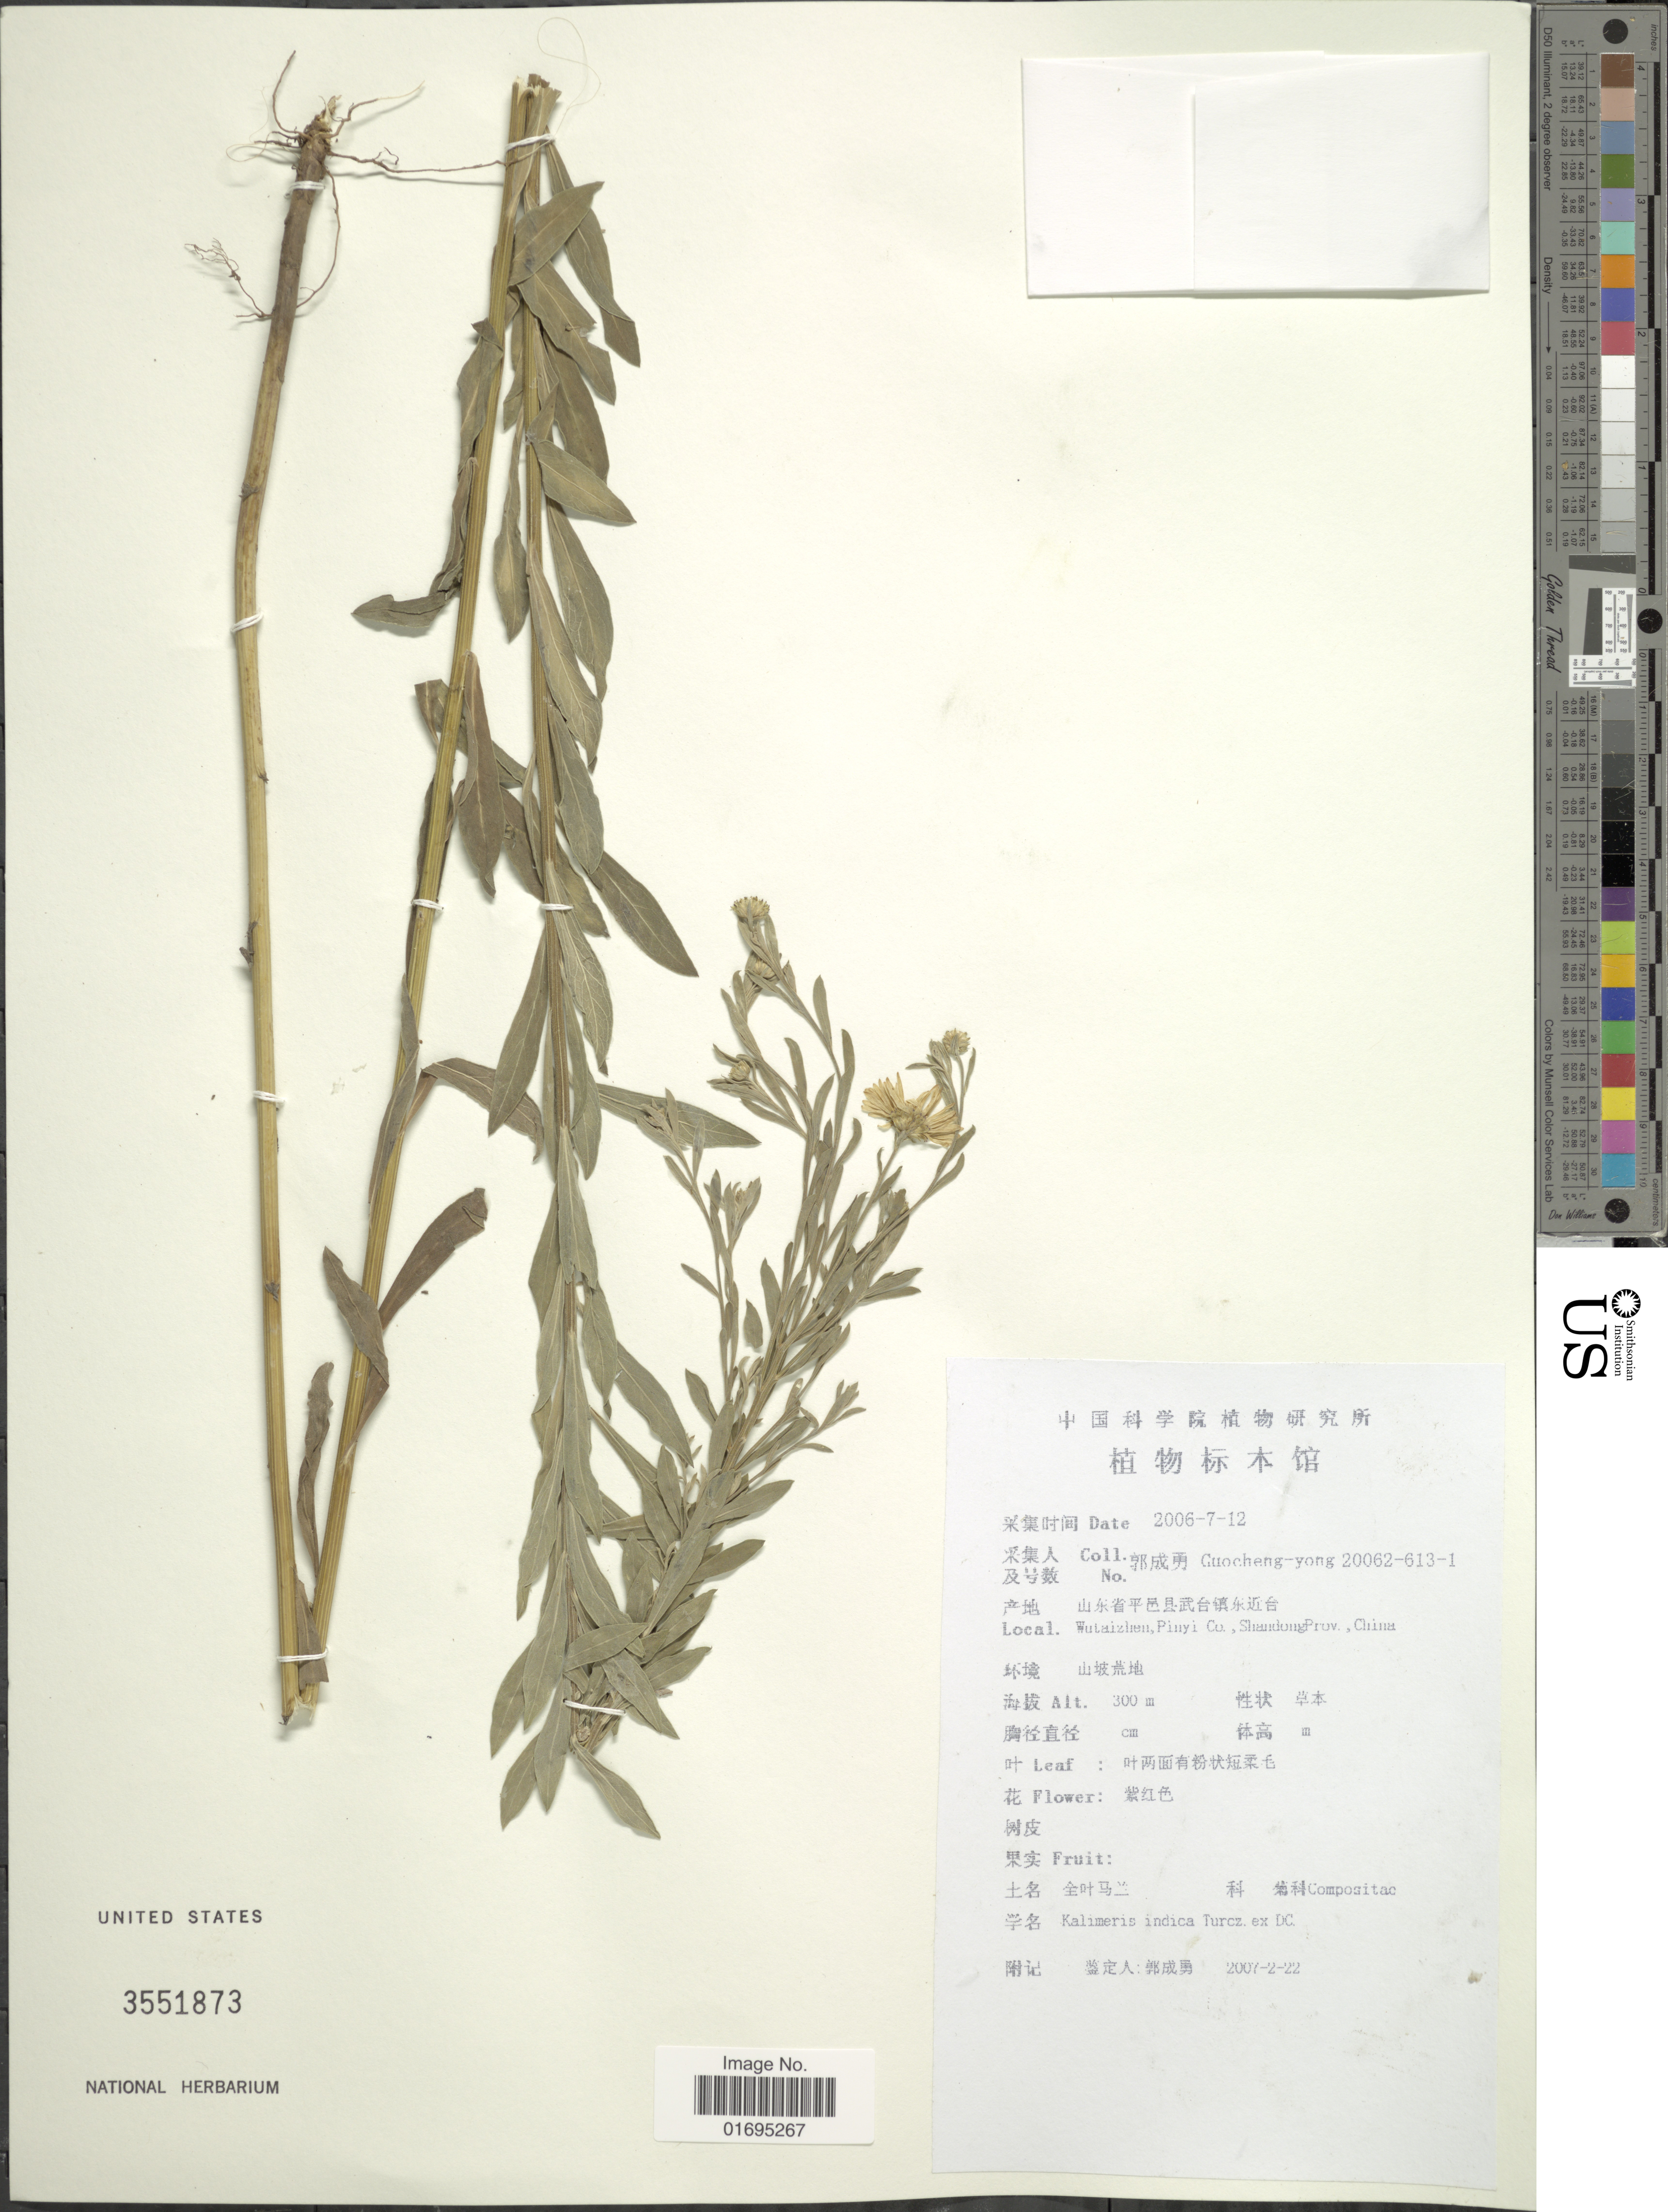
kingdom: Plantae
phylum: Tracheophyta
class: Magnoliopsida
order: Asterales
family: Asteraceae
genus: Kalimeris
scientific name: Kalimeris indica subsp. indica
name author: (L.) Sch. Bip.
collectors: Guo cheng-yong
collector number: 20062-613-1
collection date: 2006-07-12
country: China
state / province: Shandong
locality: Wutaizhen, Pinyi Co., Shandong Prov.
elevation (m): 300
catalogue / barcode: US 3551873